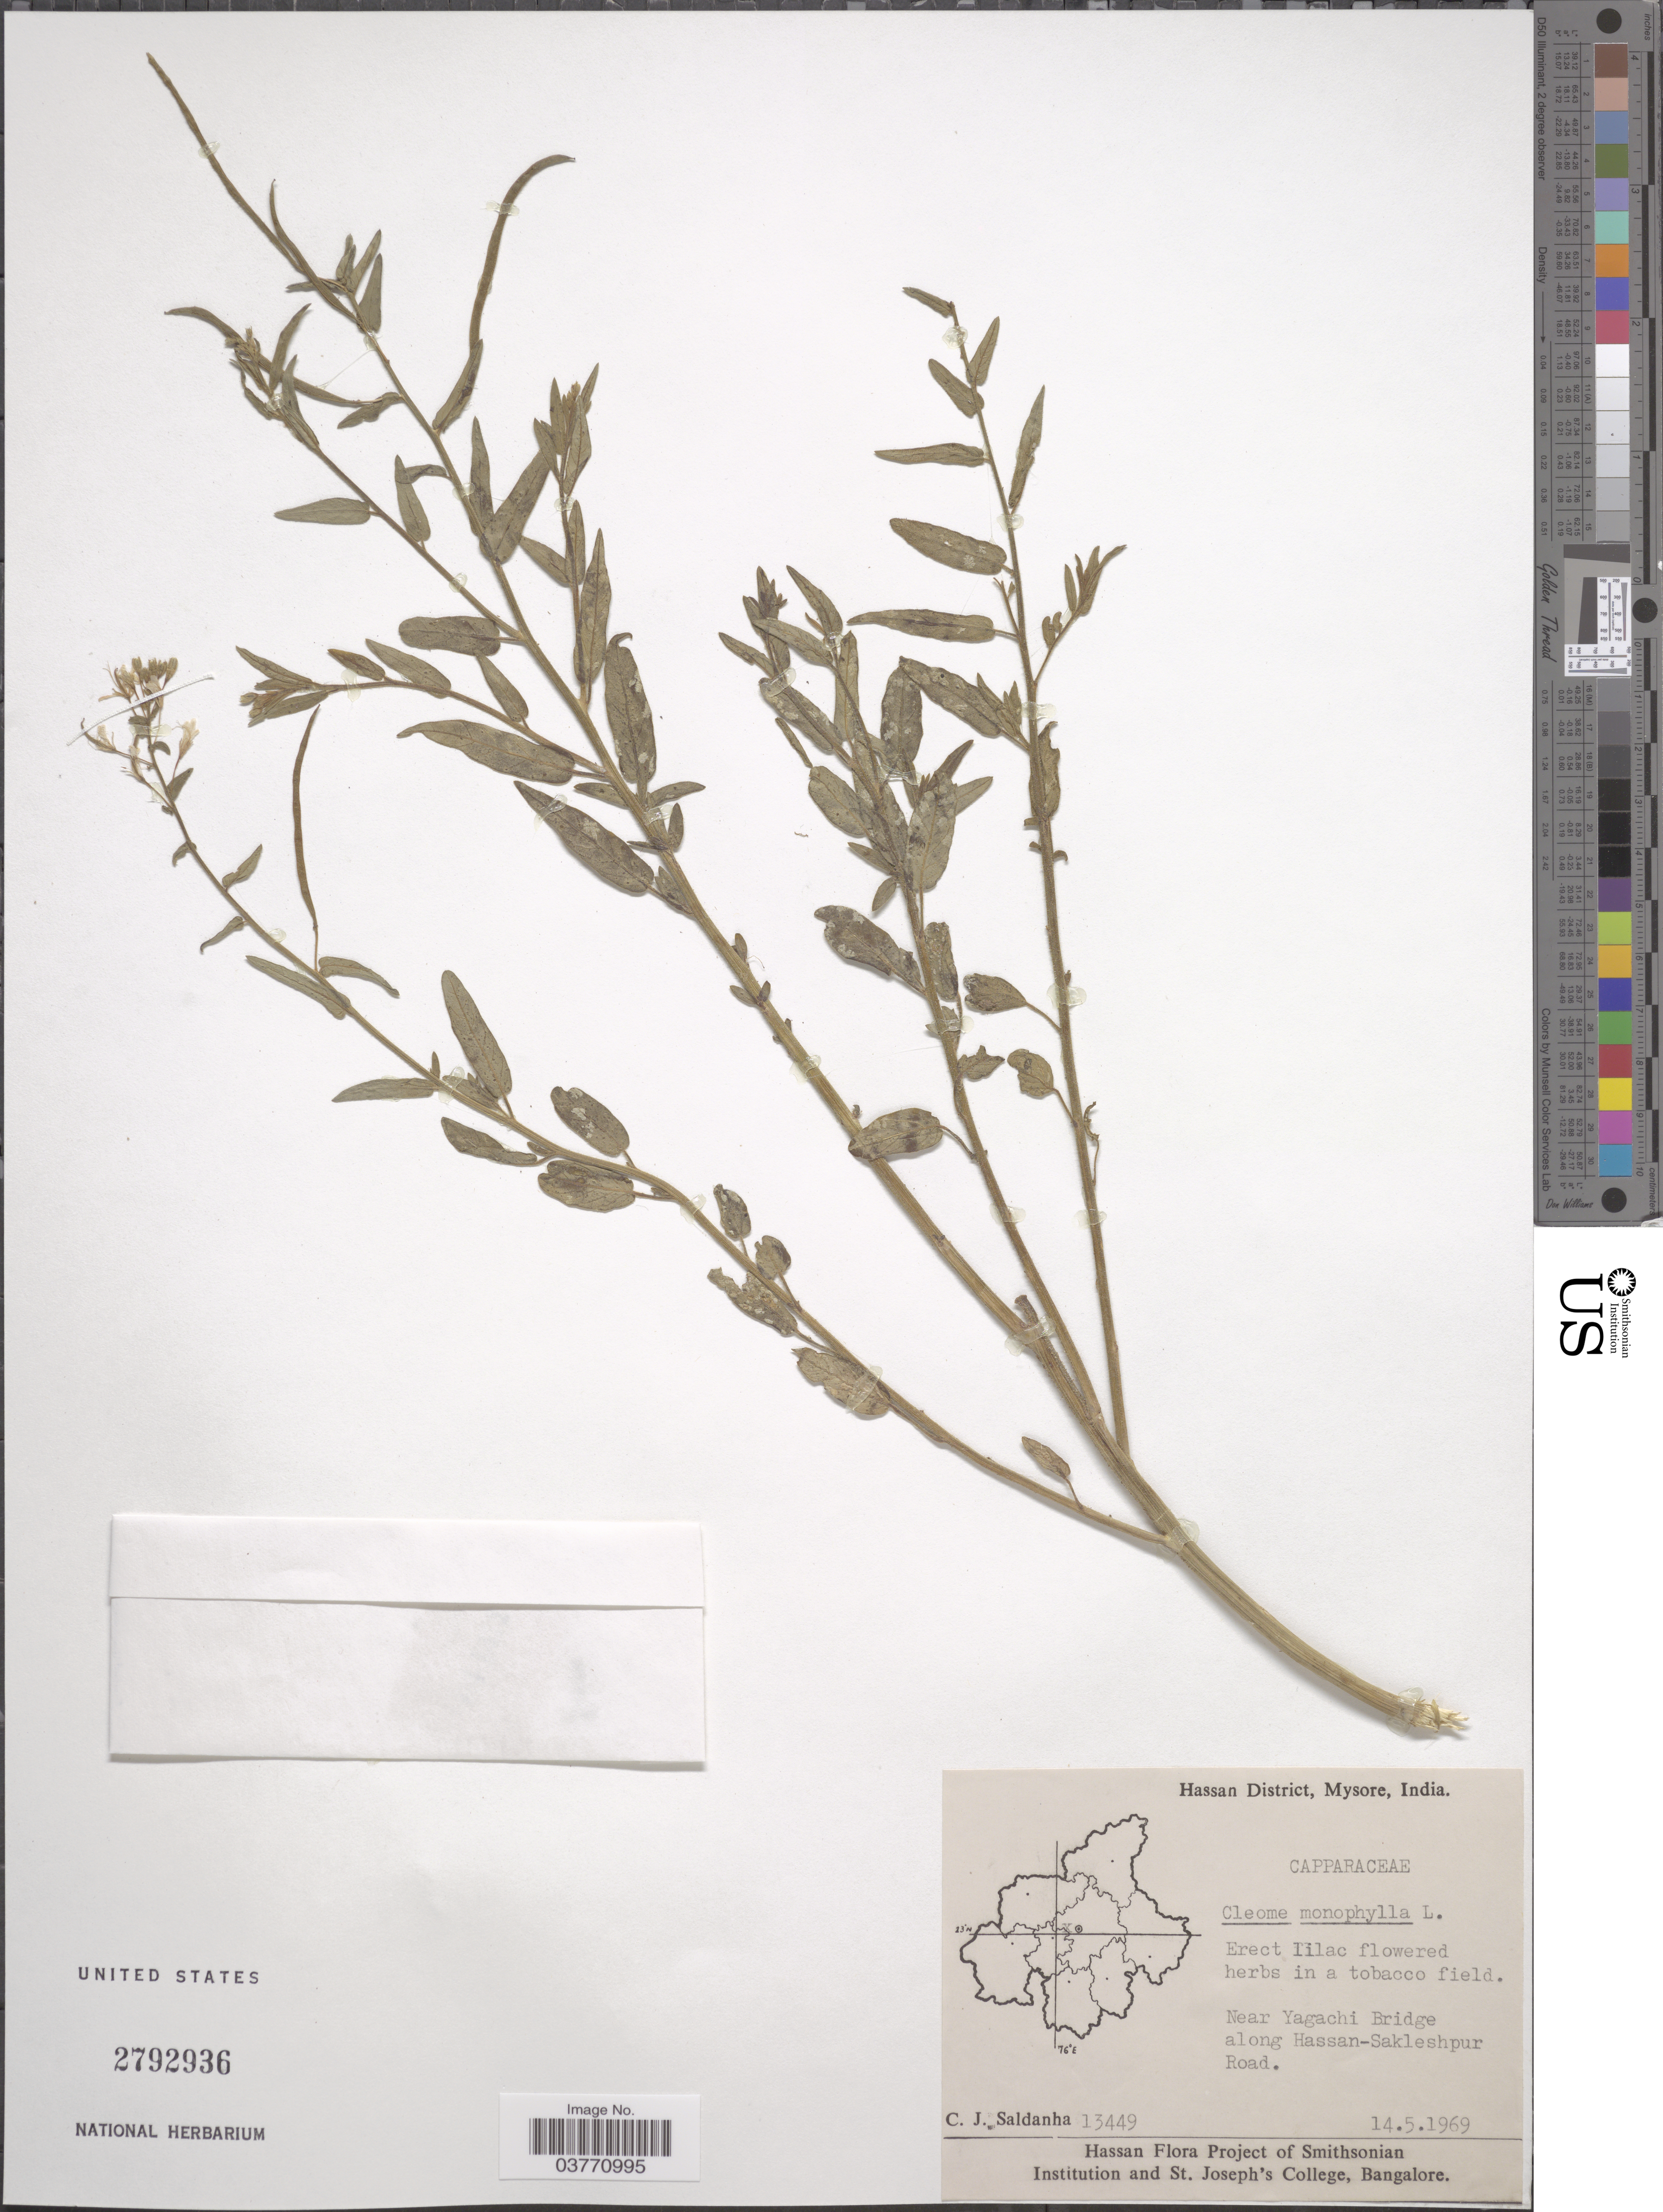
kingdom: Plantae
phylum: Tracheophyta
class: Magnoliopsida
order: Brassicales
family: Cleomaceae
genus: Sieruela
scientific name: Sieruela monophylla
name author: (L.) Roalson & J.C. Hall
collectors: C. J. Saldanha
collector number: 13449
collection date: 1969-05-14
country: India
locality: Hassan District, Mysore. Near Yagachi Bridge along Hassan-Sakleshpur Road.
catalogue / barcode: US 2792936